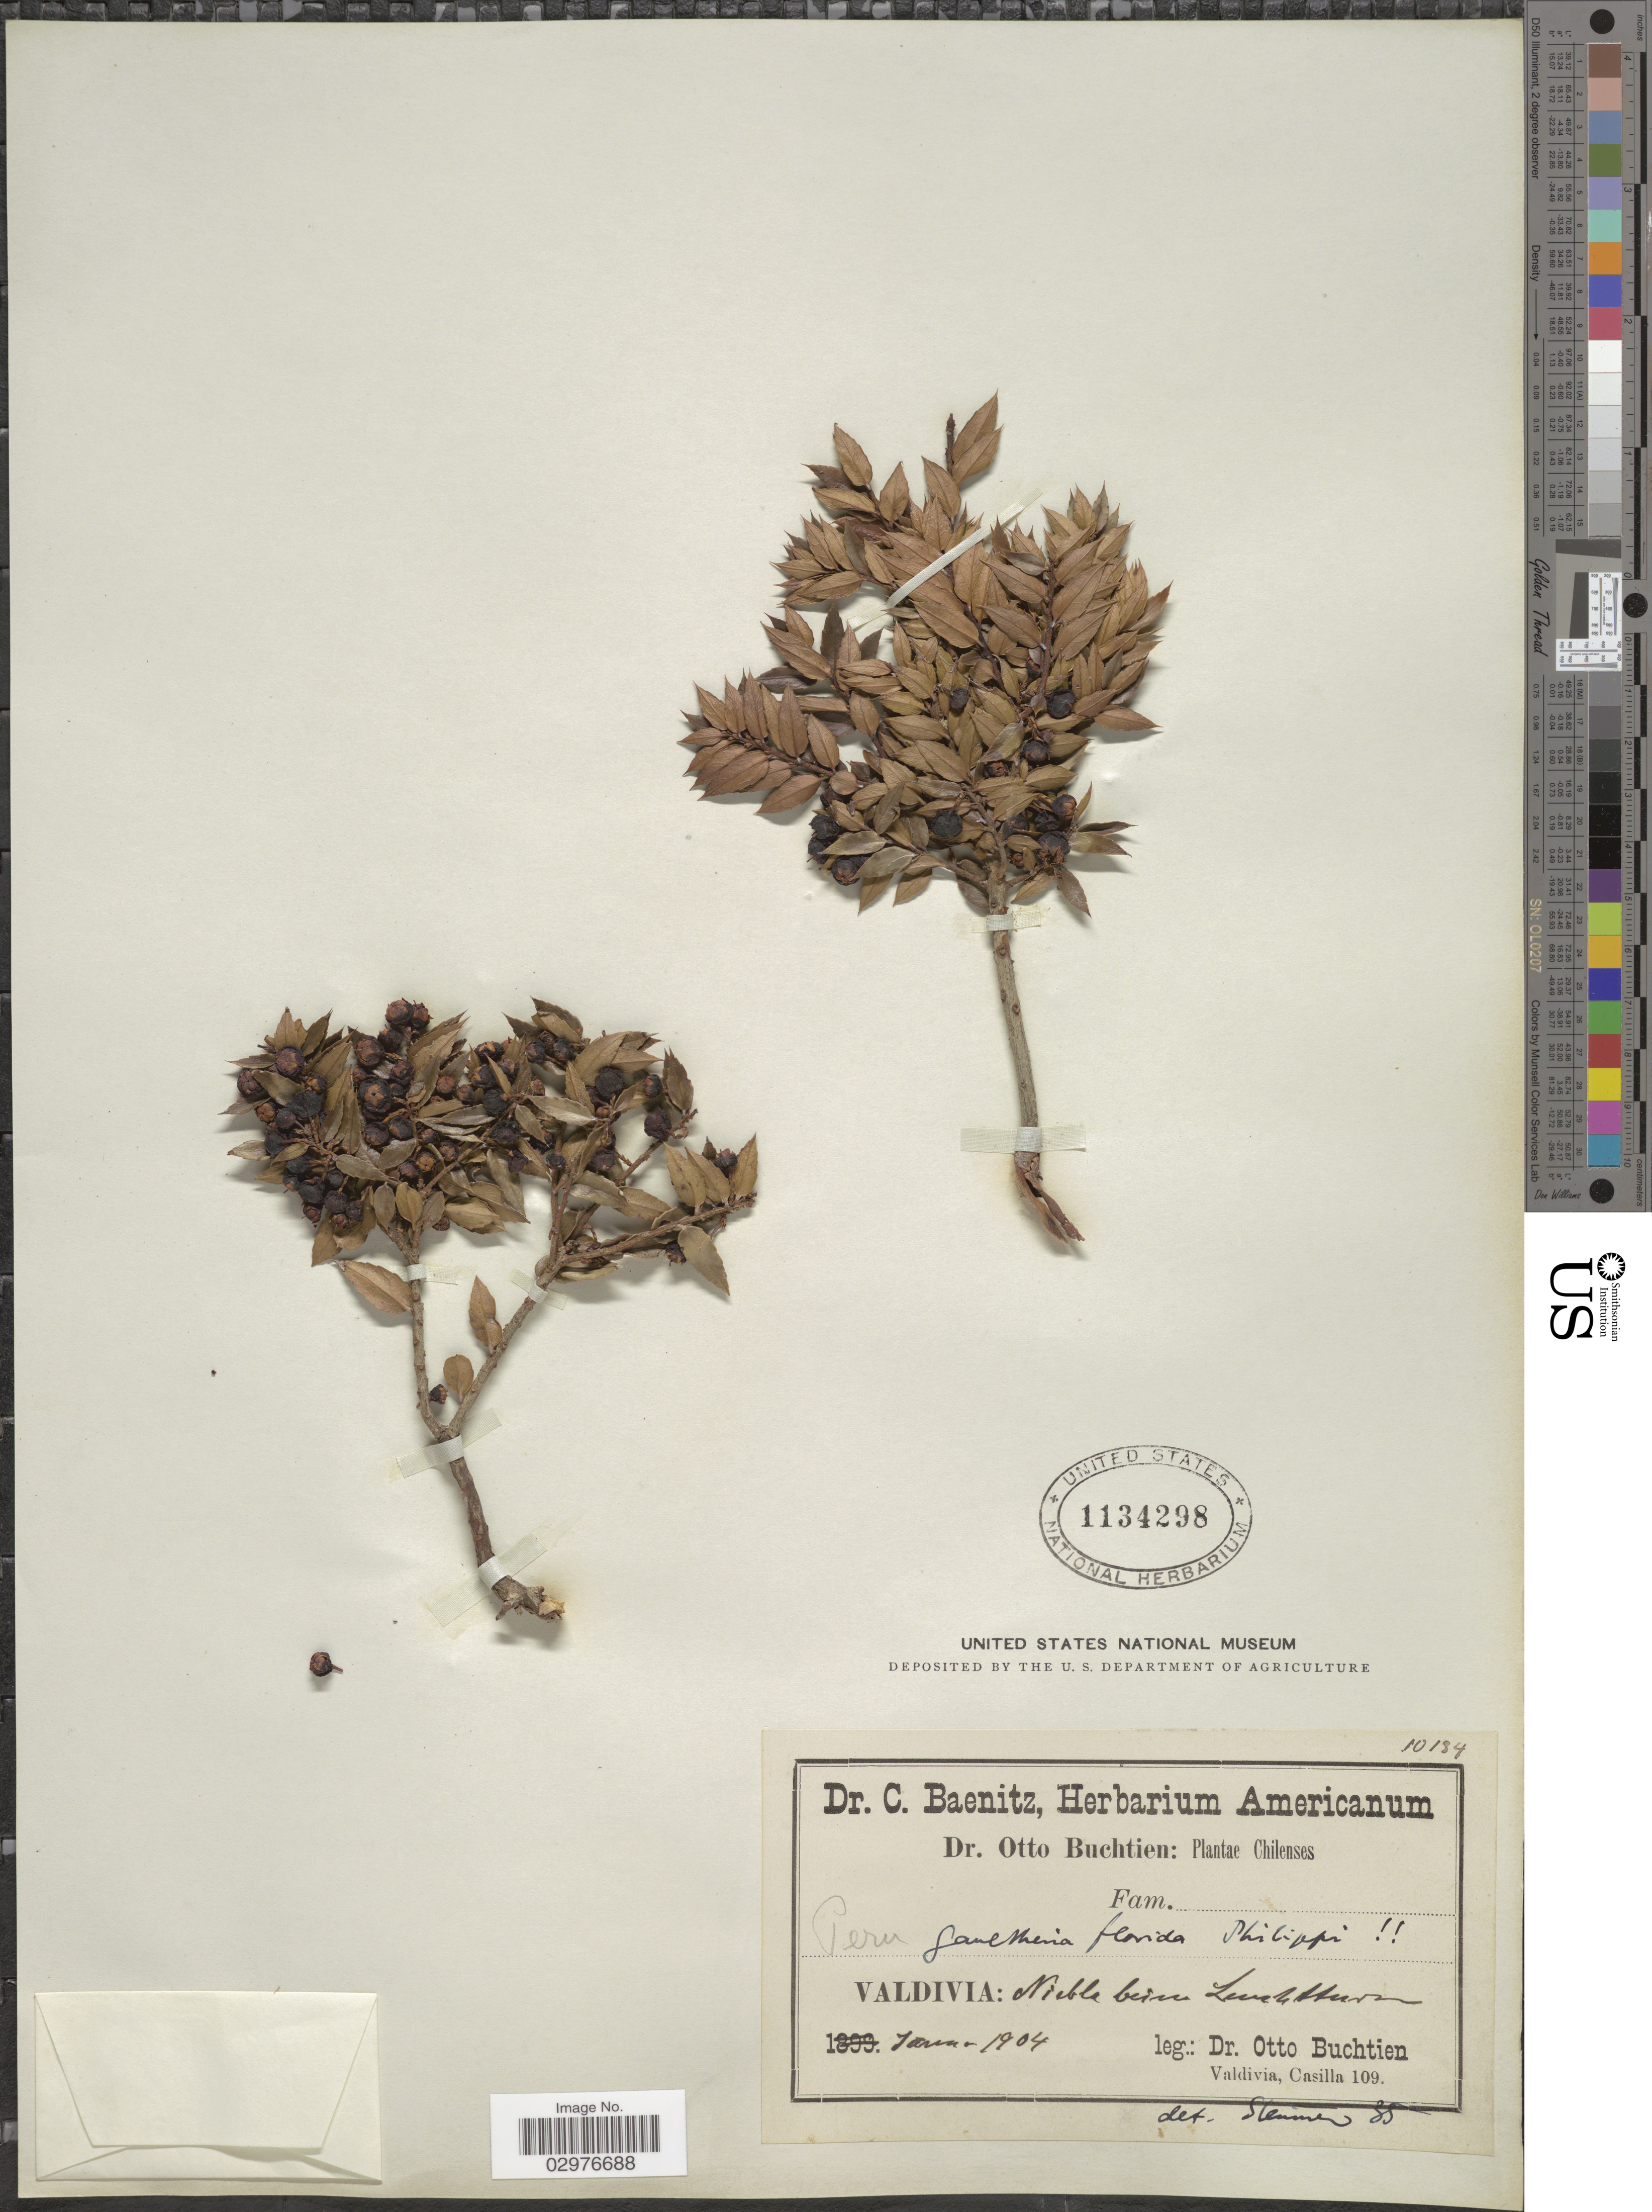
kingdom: Plantae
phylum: Tracheophyta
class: Magnoliopsida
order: Ericales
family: Ericaceae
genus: Gaultheria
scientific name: Gaultheria phillyreifolia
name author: (Pers.) Sleumer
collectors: O. Buchtien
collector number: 10134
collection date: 1904-01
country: Chile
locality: Valdivia: Niebla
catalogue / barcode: US 1134298